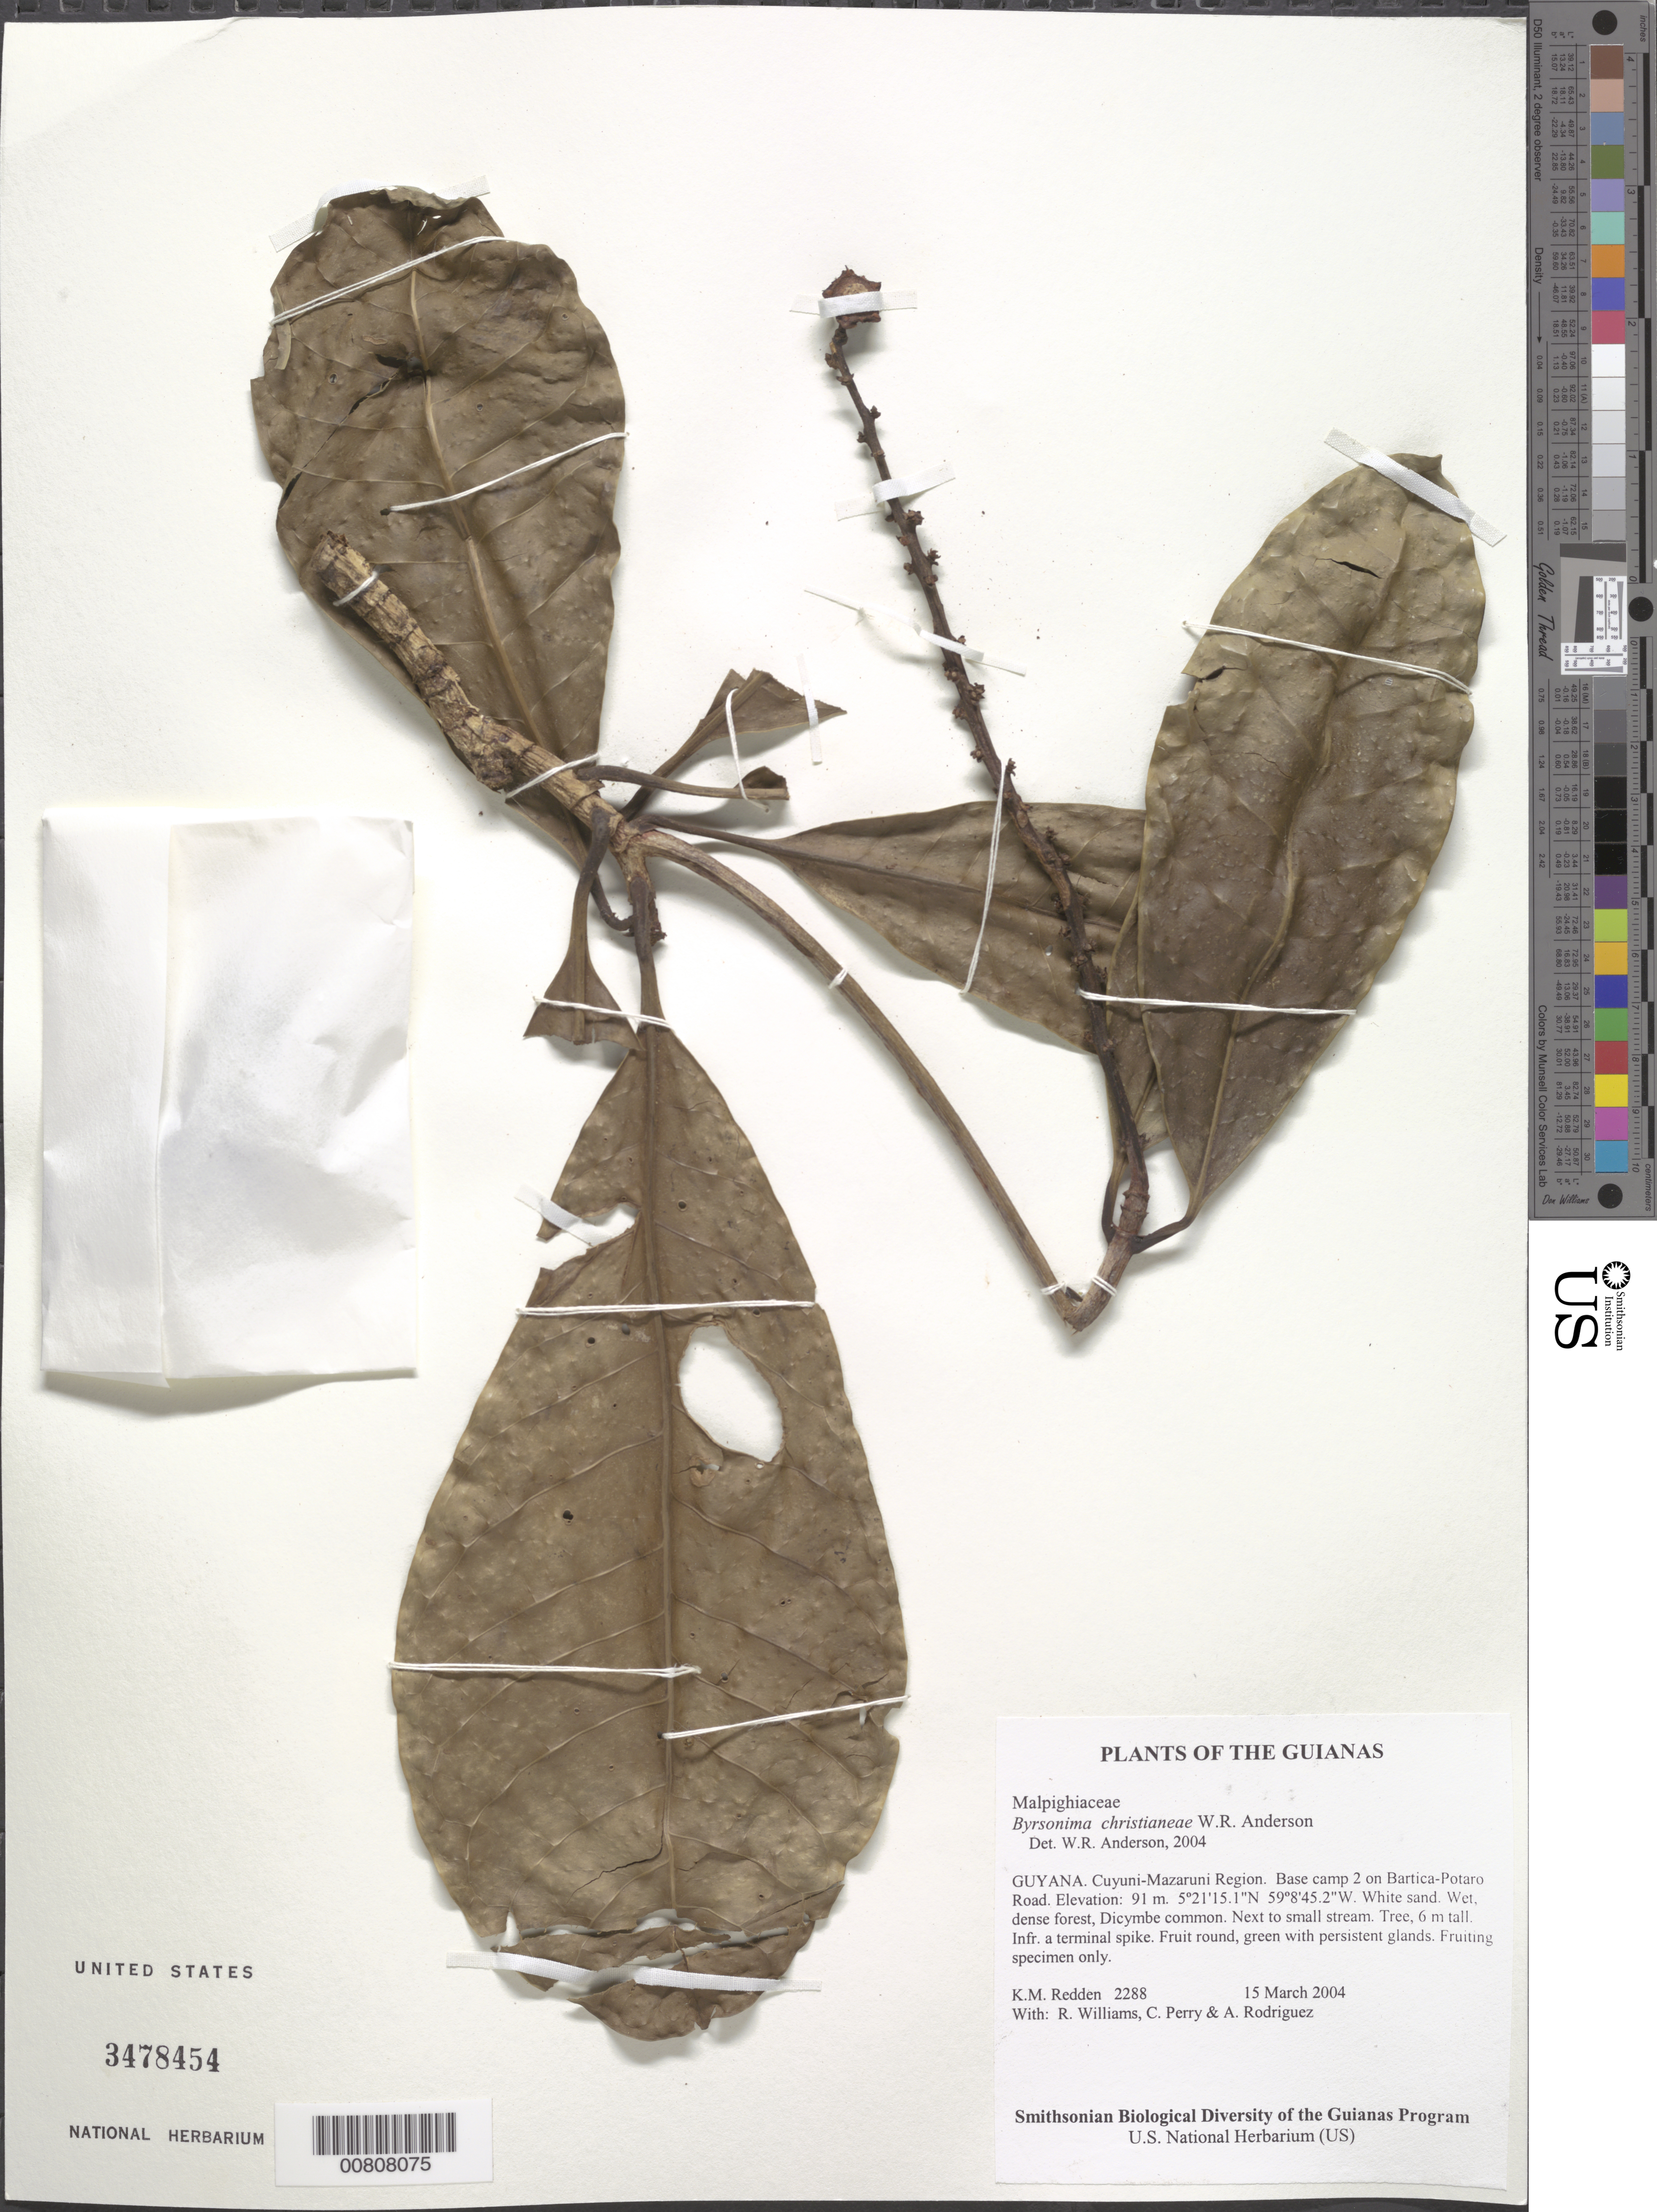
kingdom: Plantae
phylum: Tracheophyta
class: Magnoliopsida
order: Malpighiales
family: Malpighiaceae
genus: Byrsonima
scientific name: Byrsonima christianeae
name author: W.R. Anderson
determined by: Anderson, W. R., (MICH), University of Michigan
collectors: K. M. Redden, R. Williams, C. Perry & A. Rodriguez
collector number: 2288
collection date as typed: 15 March 2004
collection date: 2004-03-15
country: Guyana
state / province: Cuyuni-Mazaruni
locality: Base camp 2 on Bartica-Potaro Road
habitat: White sand. Wet, dense forest, Dicymbe common. Next to small stream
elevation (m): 91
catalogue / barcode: US 3478454